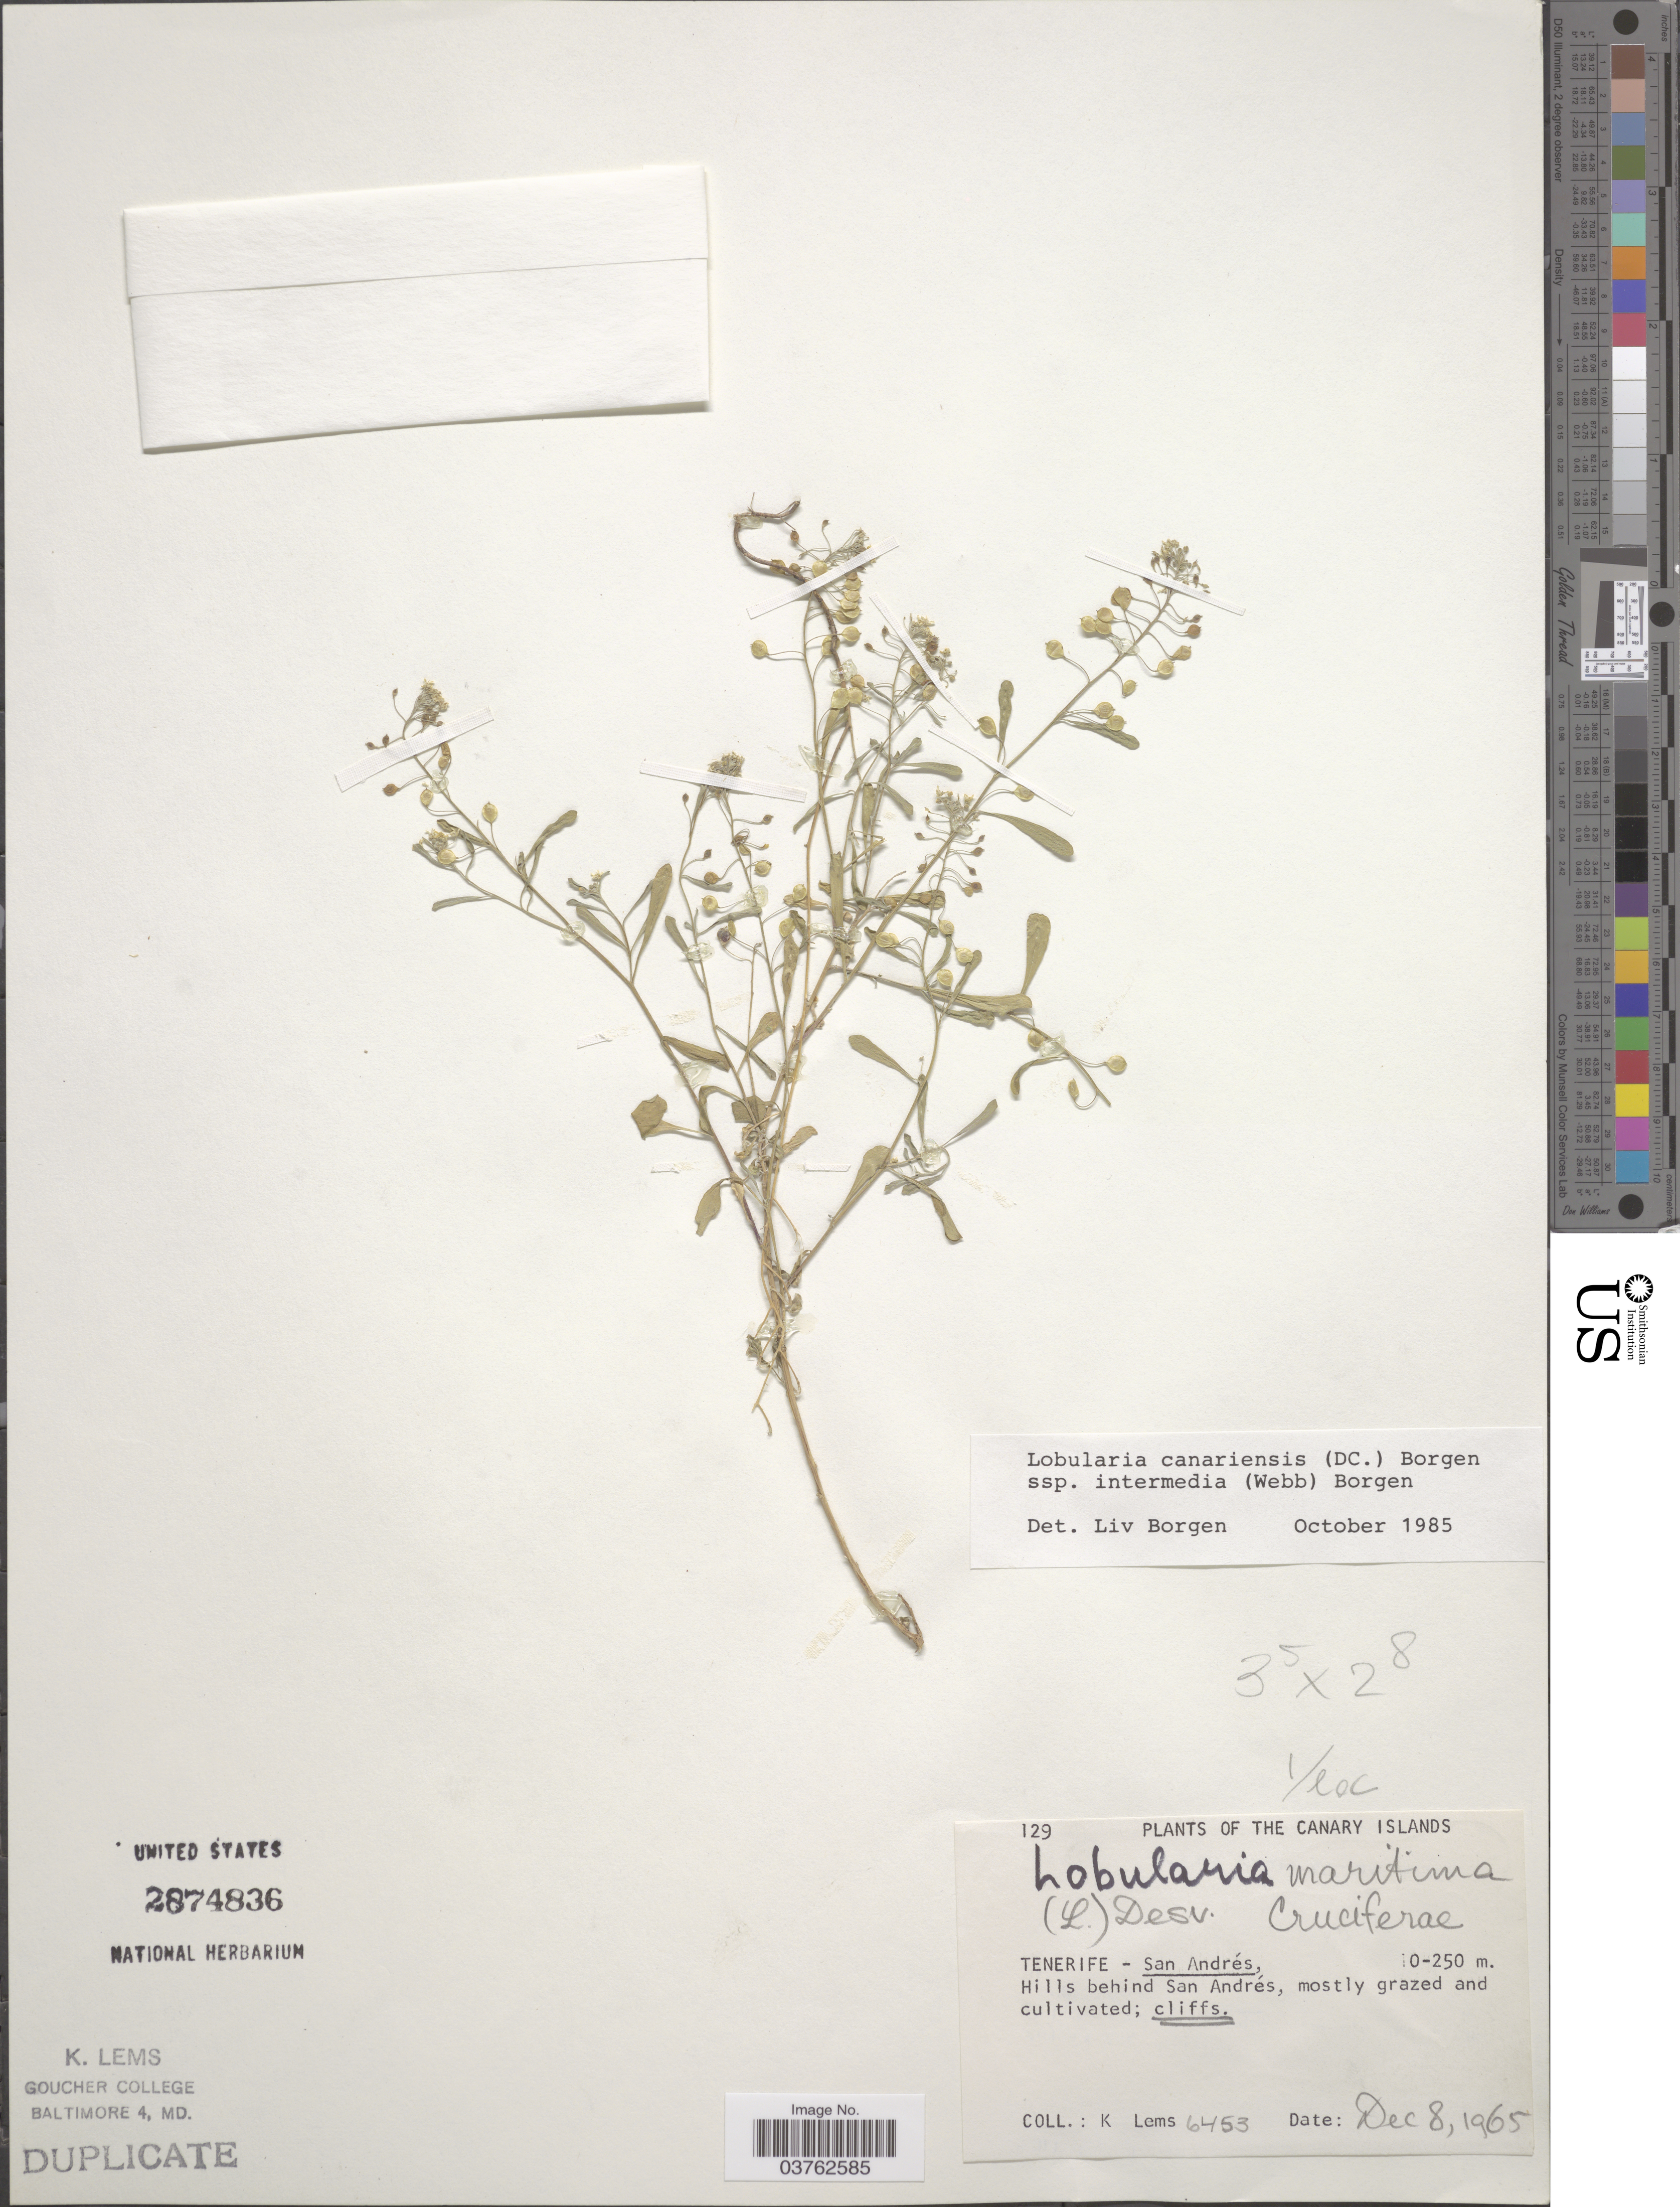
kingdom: Plantae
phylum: Tracheophyta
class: Magnoliopsida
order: Brassicales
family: Brassicaceae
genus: Lobularia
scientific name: Lobularia canariensis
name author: (DC.) L. Borgen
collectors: K. Lems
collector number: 6453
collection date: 1965-12-08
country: Spain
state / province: Canarias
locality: The Canary Islands. Tenerife - San Andrés, Hills behind San Andrés.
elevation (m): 10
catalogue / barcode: US 2874836